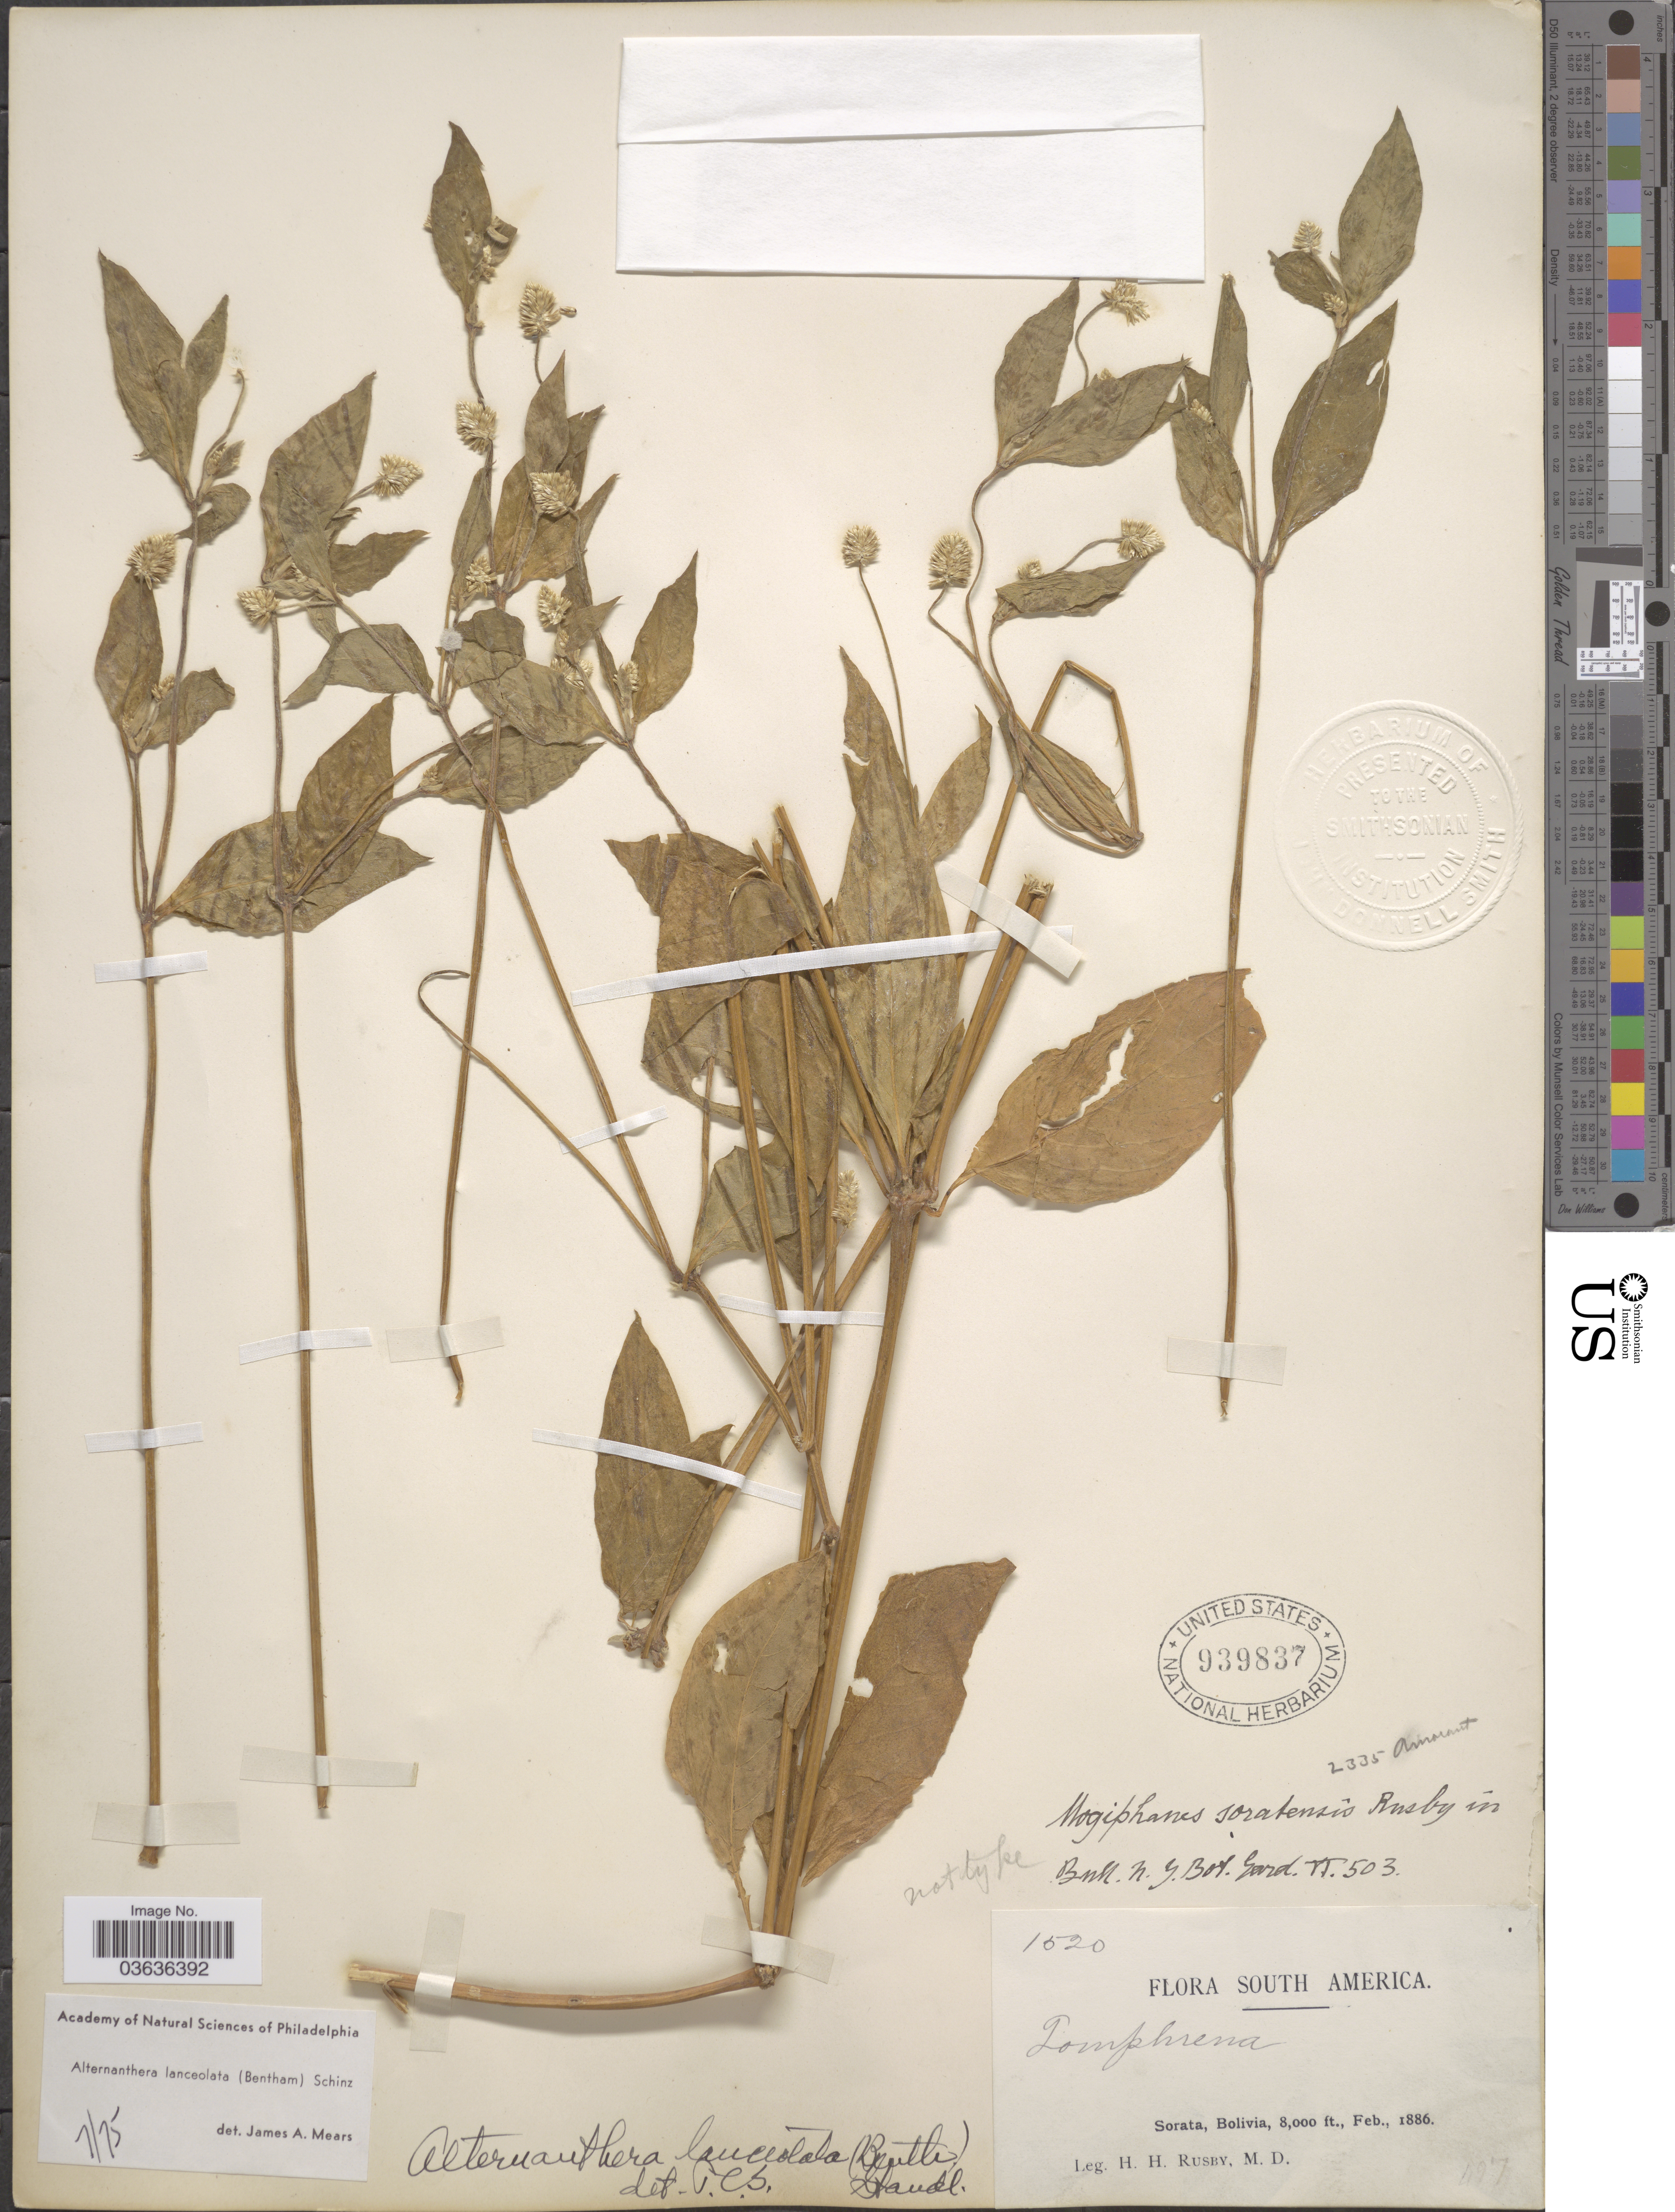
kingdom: Plantae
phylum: Tracheophyta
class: Magnoliopsida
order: Caryophyllales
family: Amaranthaceae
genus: Alternanthera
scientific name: Alternanthera lanceolata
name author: (Benth.) Schinz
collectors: H. H. Rusby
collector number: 1520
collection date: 1886-02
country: Bolivia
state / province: La Páz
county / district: Larecaja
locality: Sorata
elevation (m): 2438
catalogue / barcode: US 939837